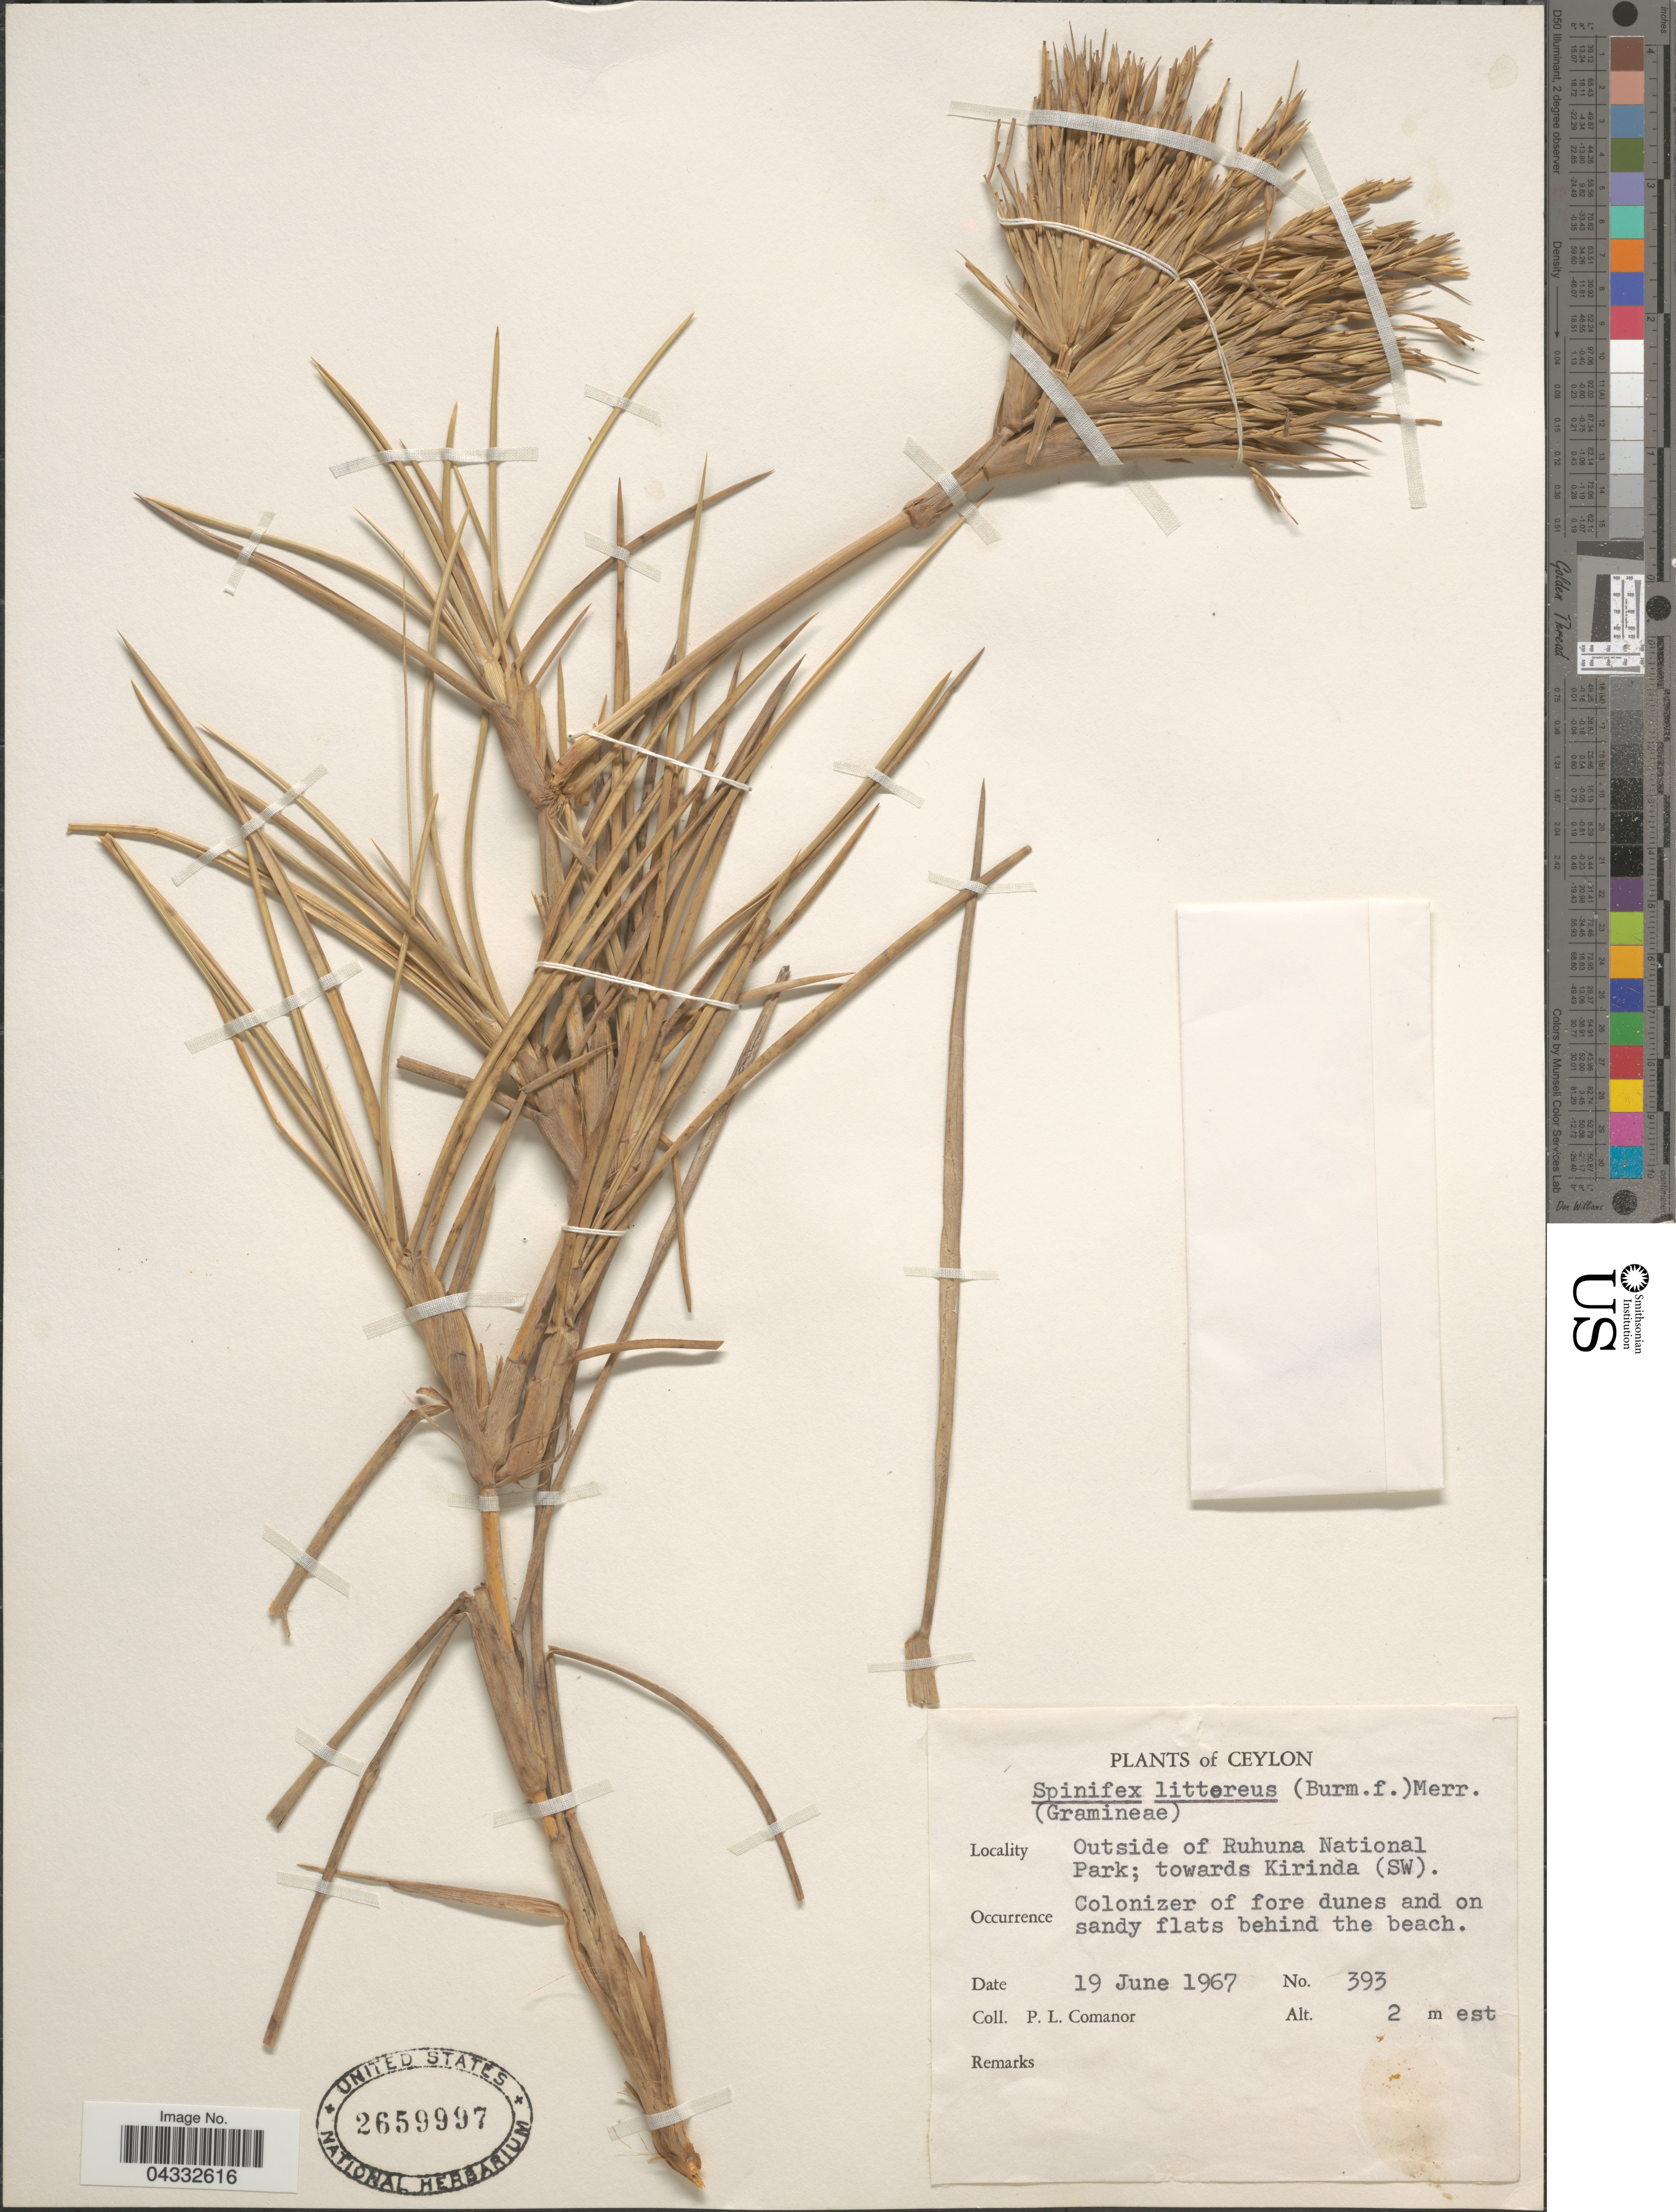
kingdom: Plantae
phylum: Tracheophyta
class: Liliopsida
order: Poales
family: Poaceae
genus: Spinifex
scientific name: Spinifex littoreus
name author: (Burm. f.) Merr.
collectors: P. Comanor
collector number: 393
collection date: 1967-06-19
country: Sri Lanka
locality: Ceylon. Outside of Ruhuna National Park; towards Kirinda (SW).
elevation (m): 2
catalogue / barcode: US 2659997